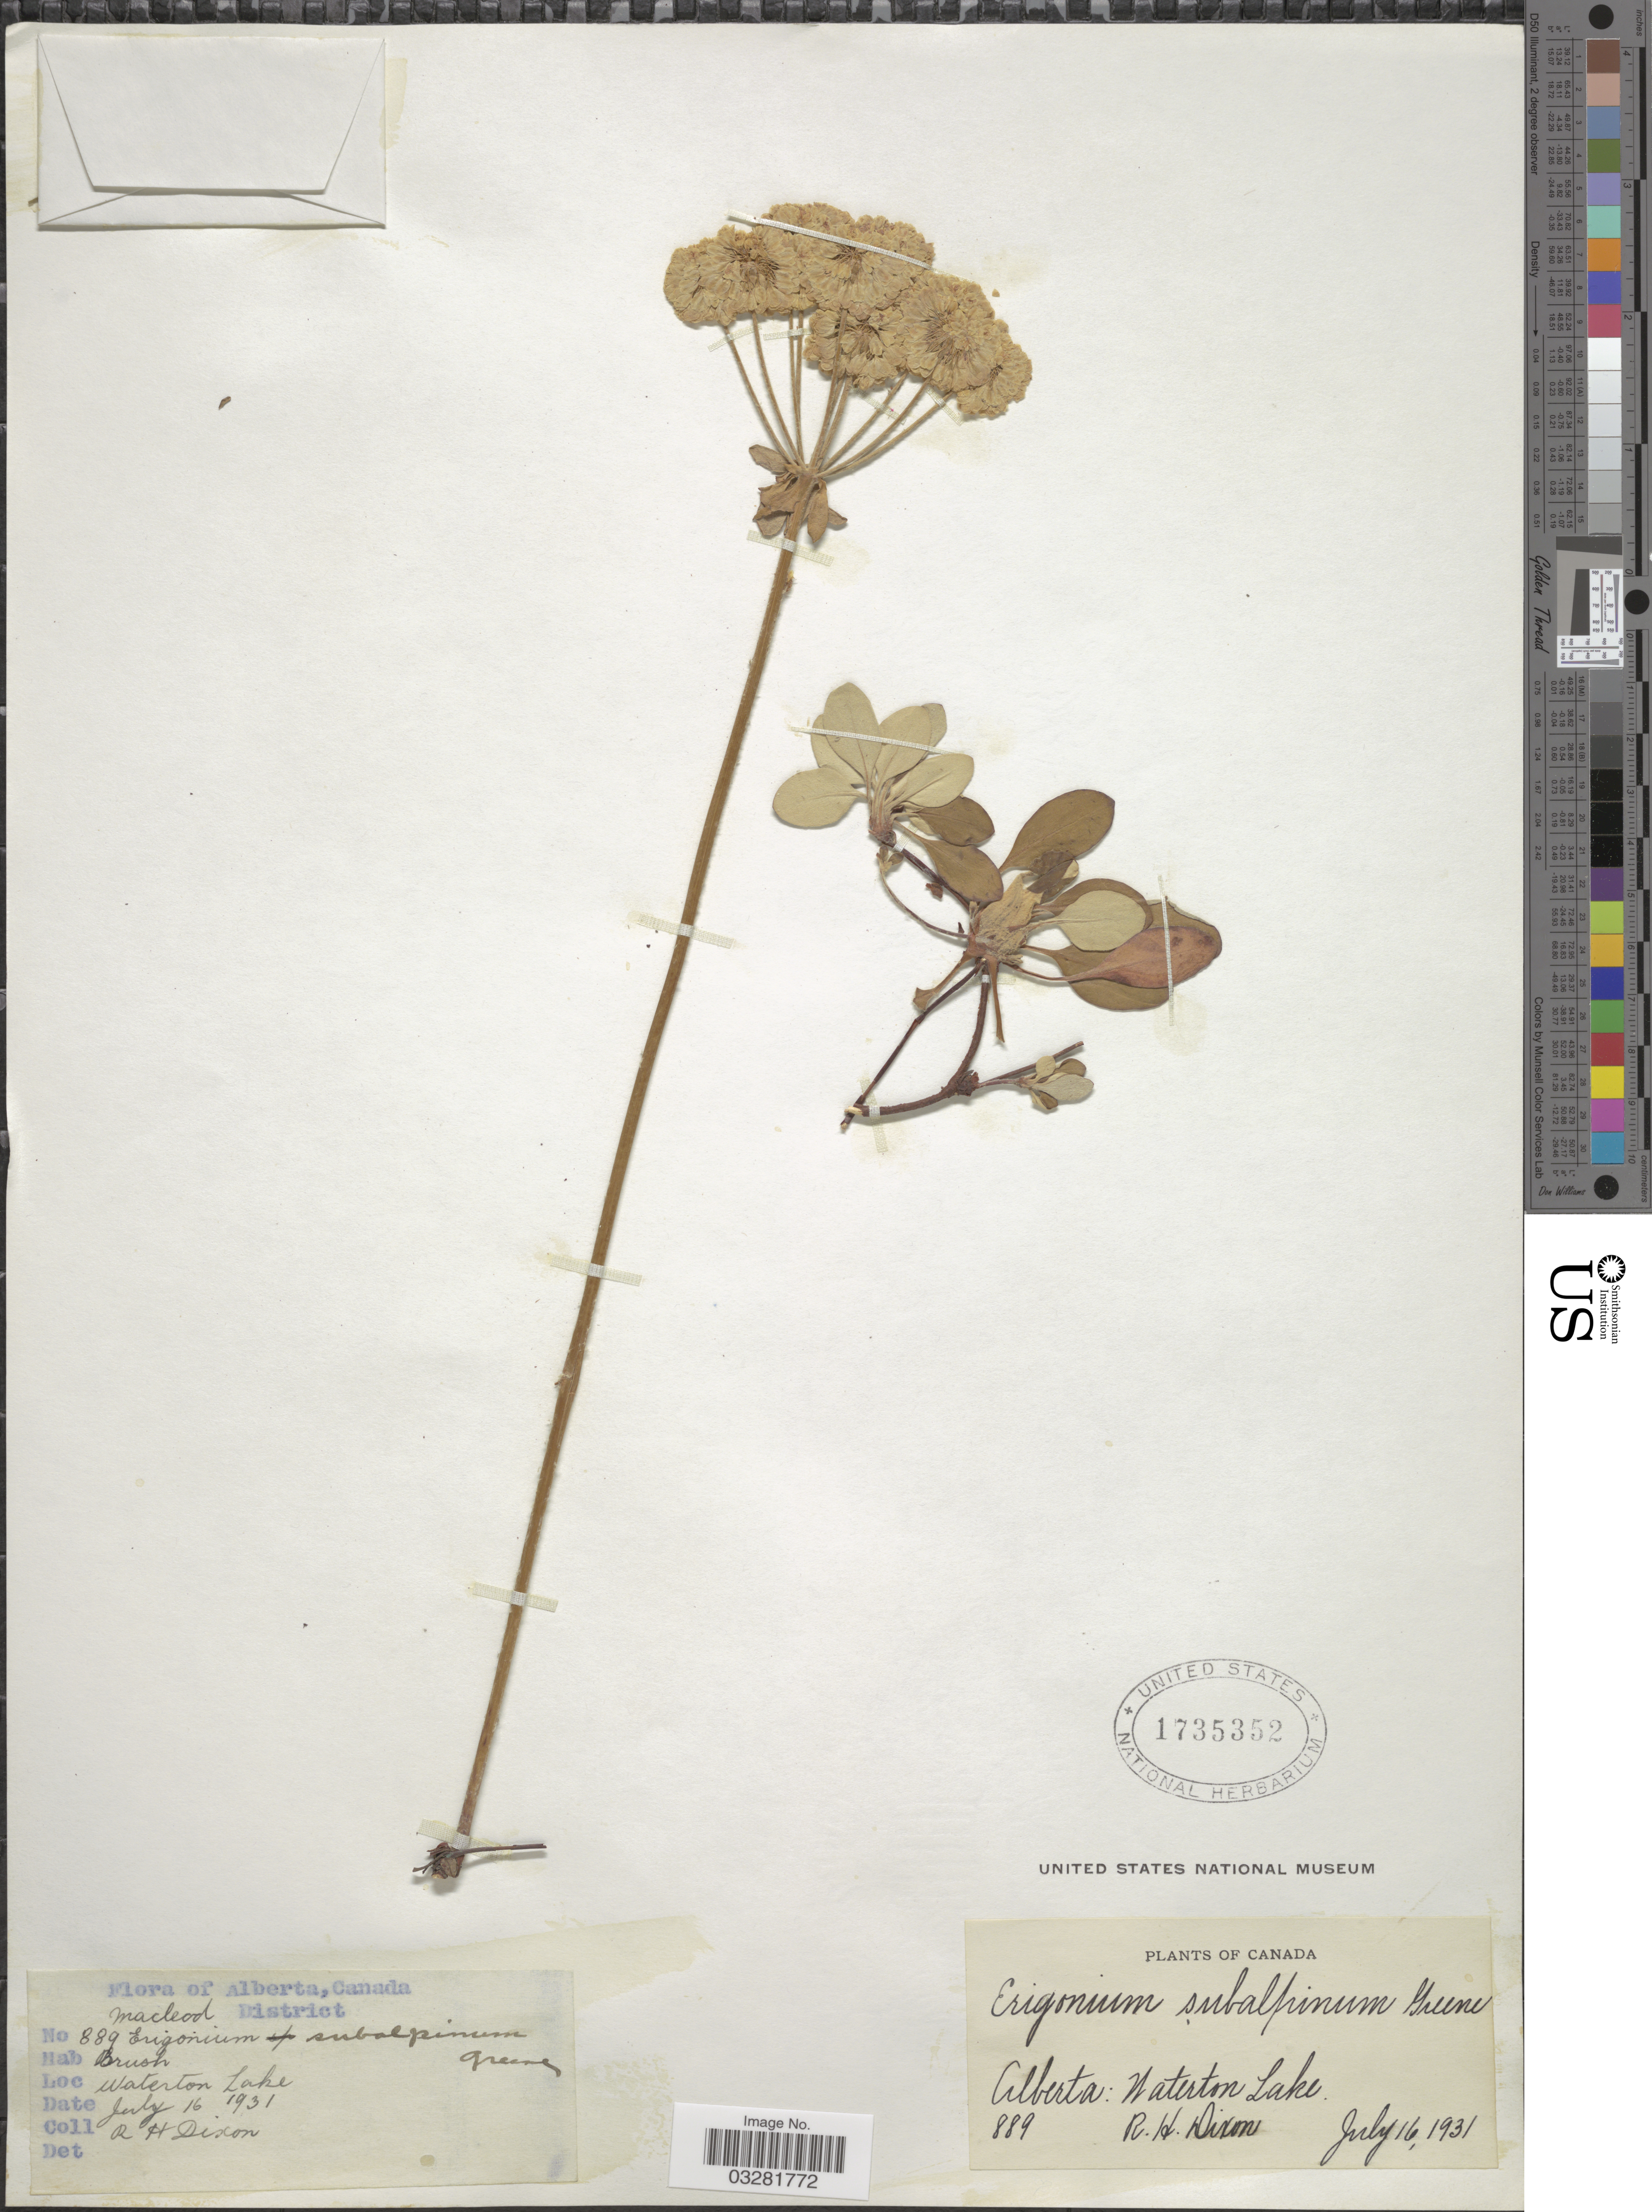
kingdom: Plantae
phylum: Tracheophyta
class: Magnoliopsida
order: Caryophyllales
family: Polygonaceae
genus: Eriogonum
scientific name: Eriogonum umbellatum var. subalpinum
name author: M.E. Jones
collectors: R. H. Dixon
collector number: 889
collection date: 1931-07-16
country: Canada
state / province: Alberta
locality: Macleod District. Waterton Lake.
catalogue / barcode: US 1735352